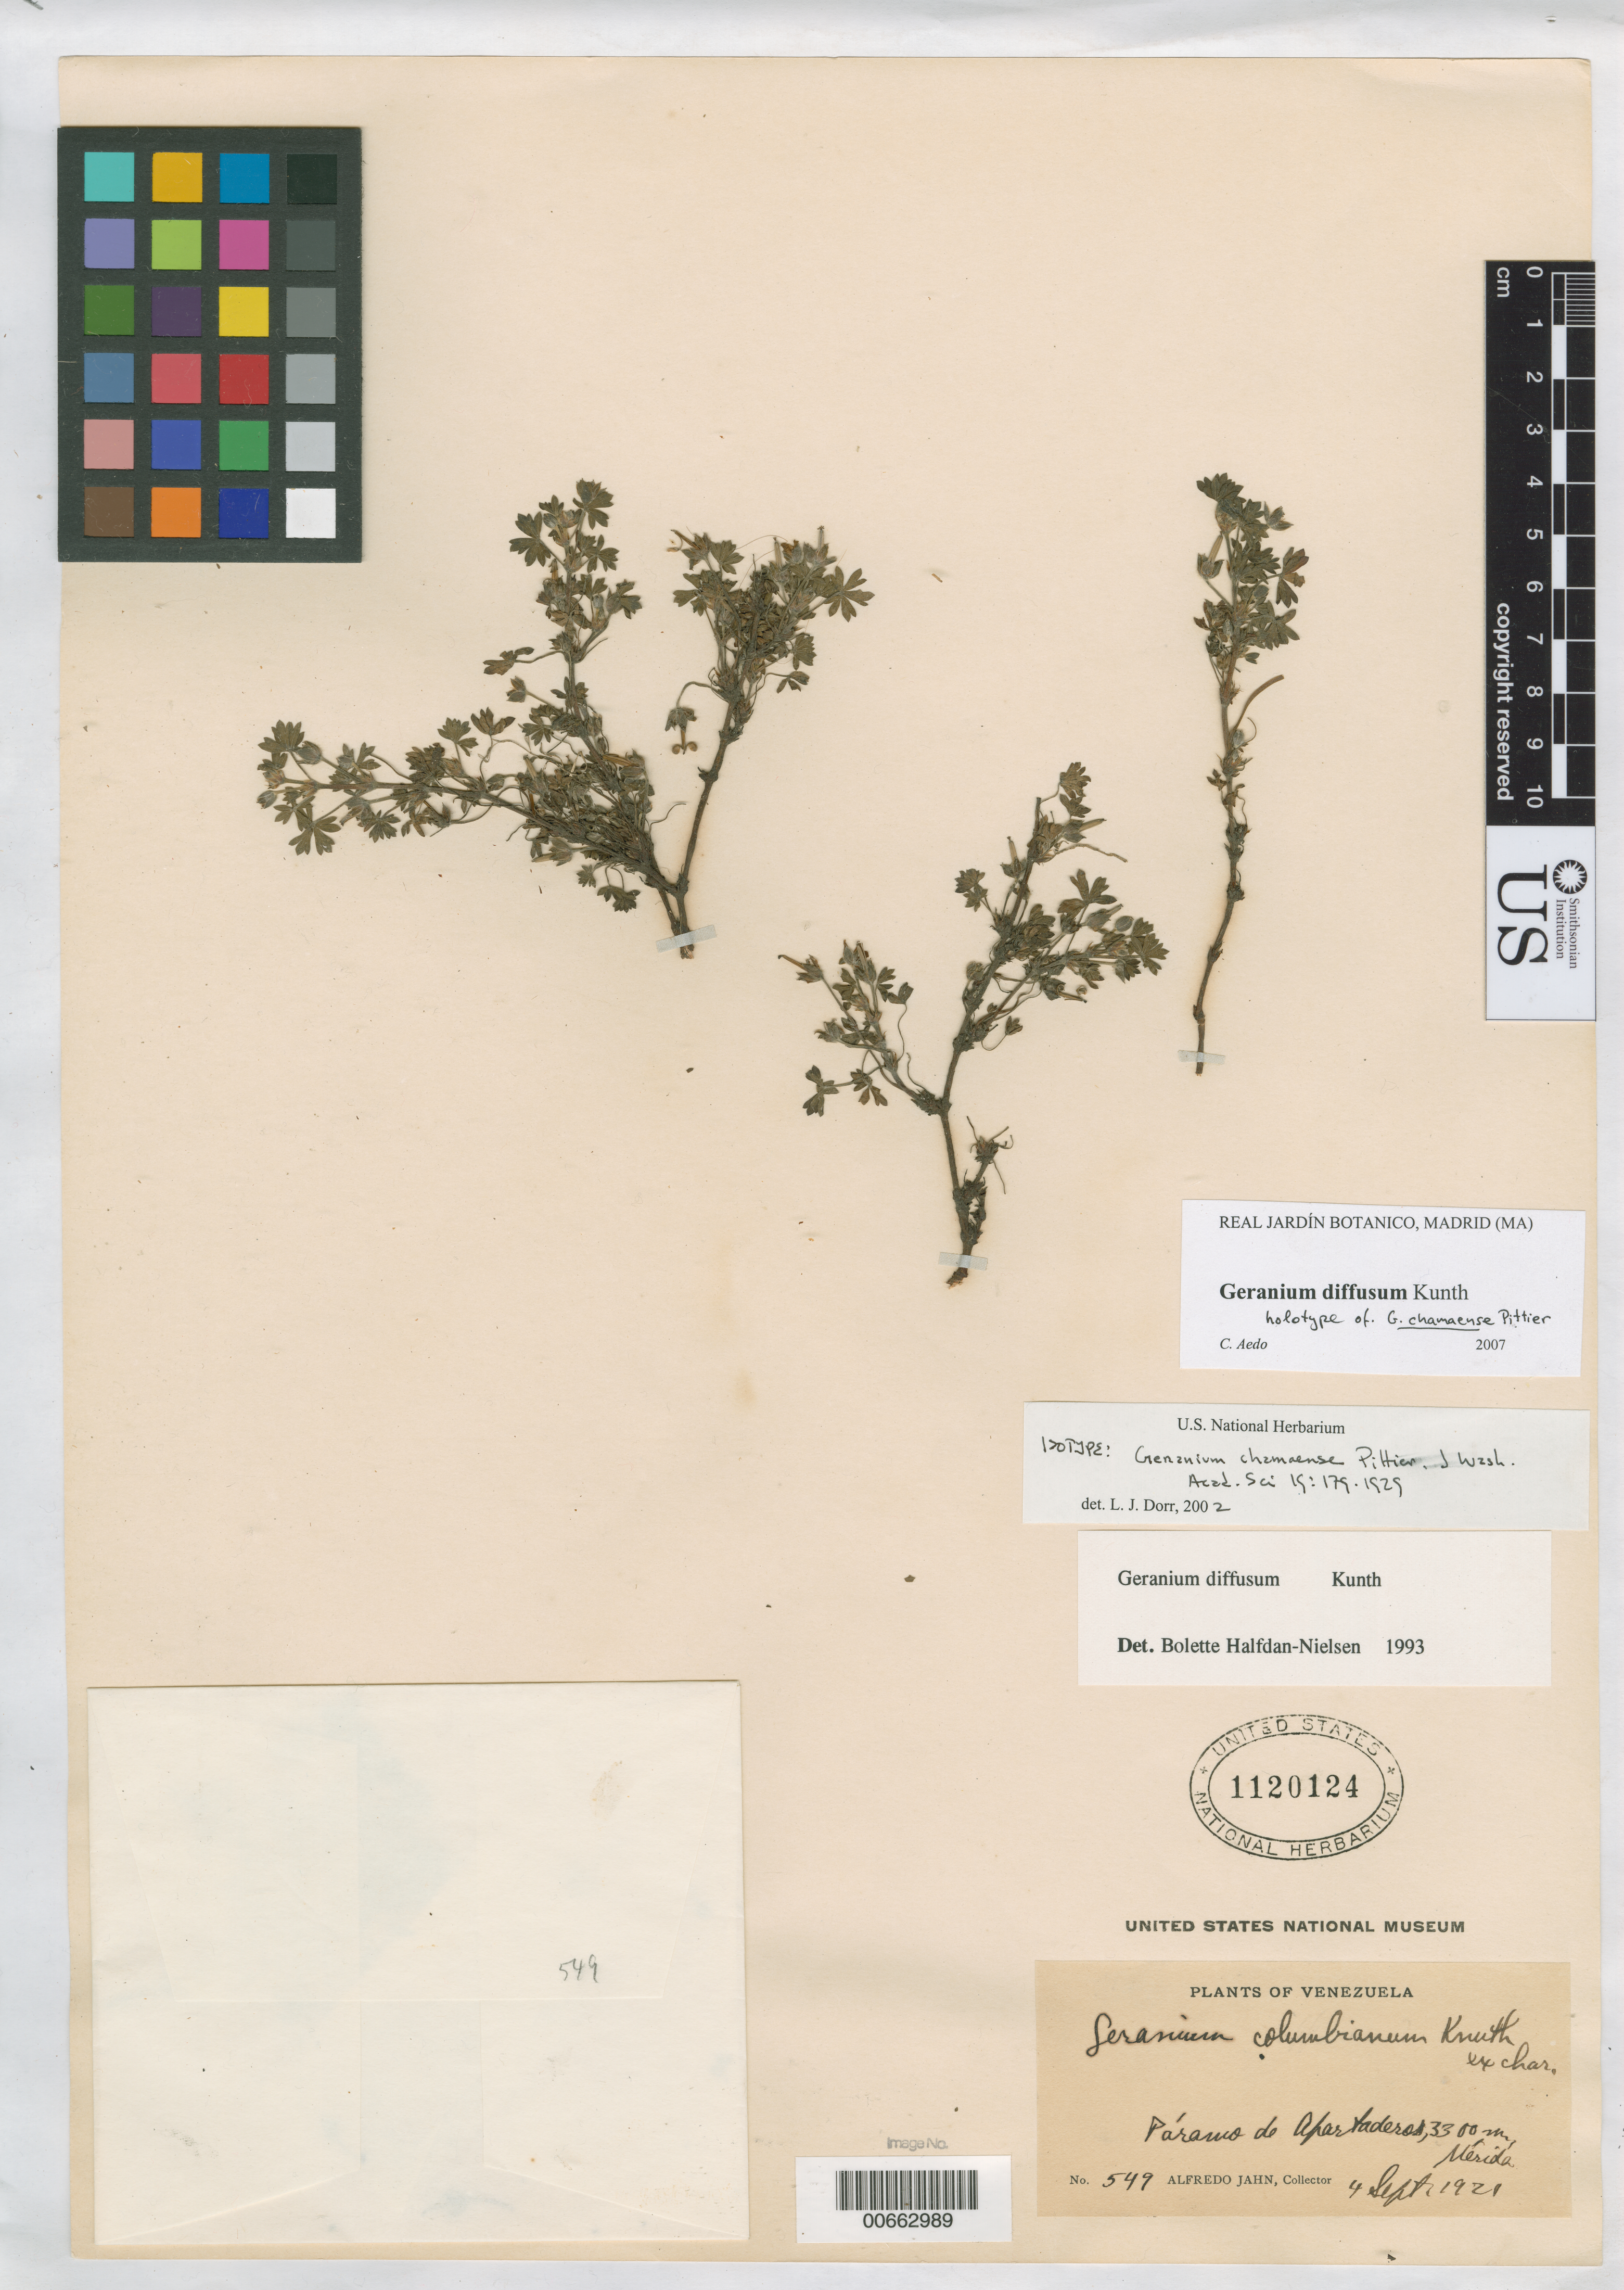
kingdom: Plantae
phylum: Tracheophyta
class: Magnoliopsida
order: Geraniales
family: Geraniaceae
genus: Geranium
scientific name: Geranium chamaense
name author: Pittier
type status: Isotype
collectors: A. Jahn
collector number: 549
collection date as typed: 04 Sep 1921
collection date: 1921-09-04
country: Venezuela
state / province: Mérida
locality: Páramo de Apartaderos, upper Chama Valley.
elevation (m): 3300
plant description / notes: Annotated by L.J. Dorr (2002) as isotype; annotated by C. Aedo (2007) as holotype. Protologue does not specify type herbarium (nor for any other names in this publication); specimen not annotated in any way by Pittier.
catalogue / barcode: US 1120124